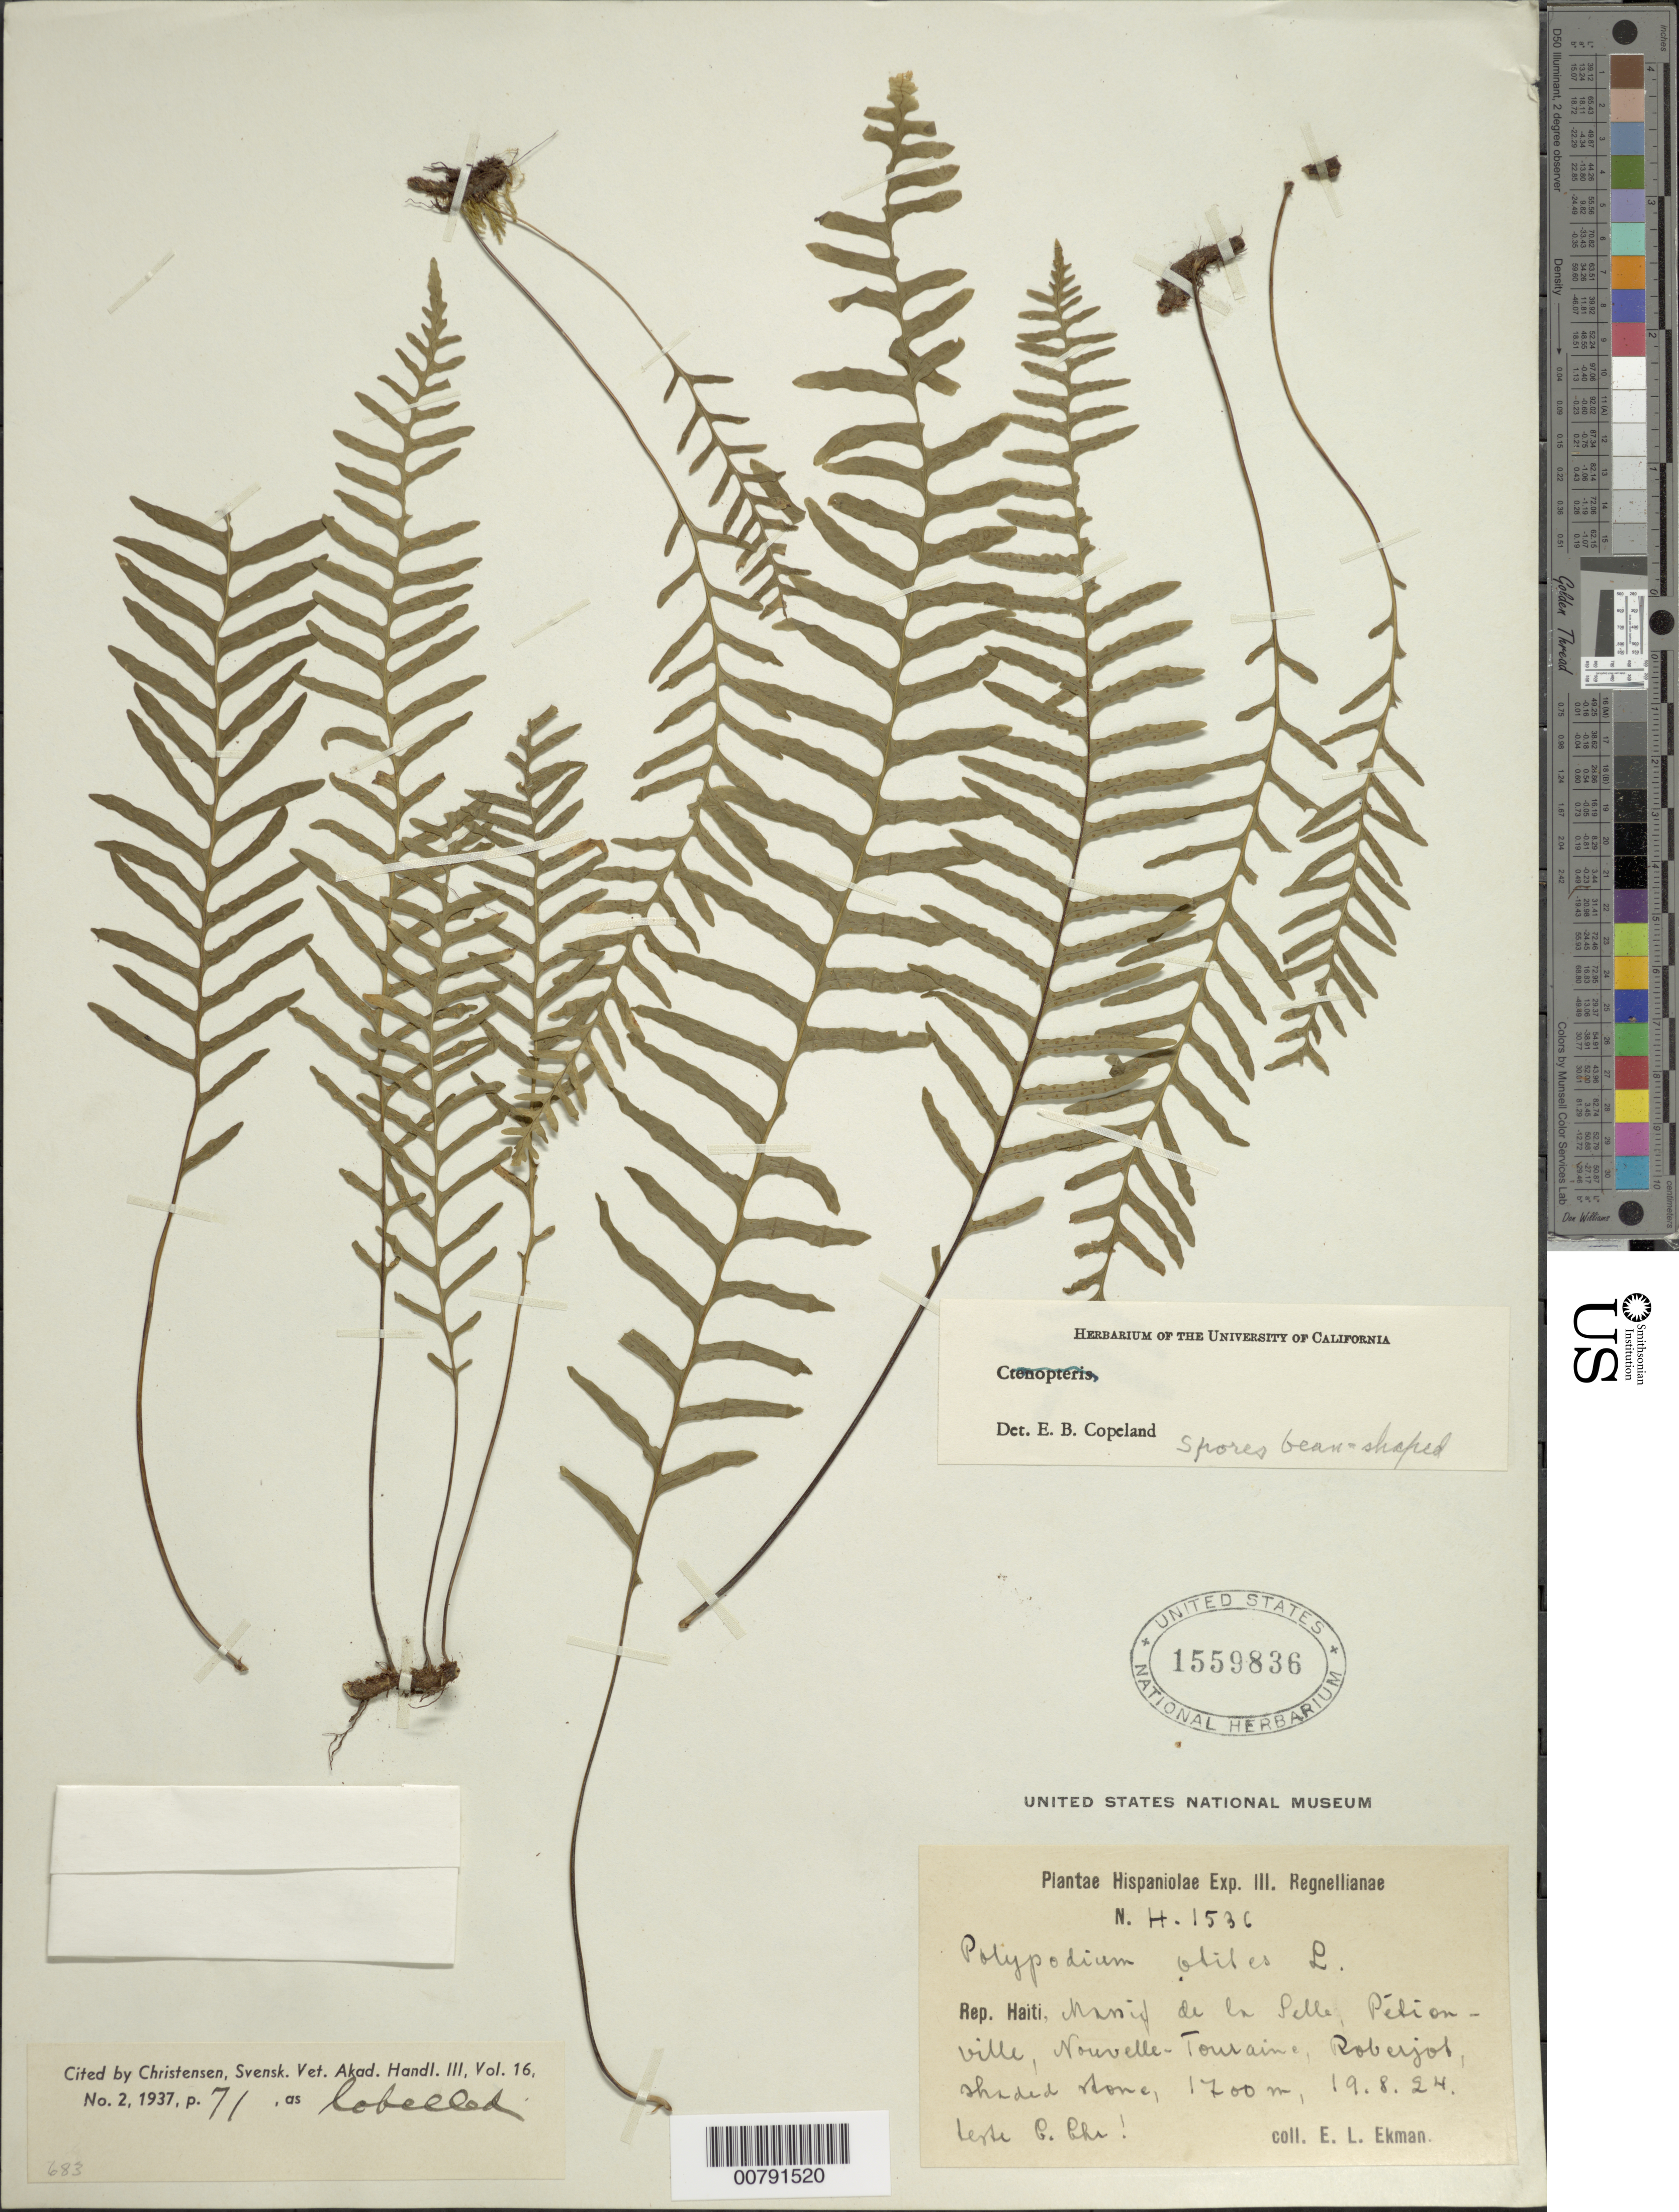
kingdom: Plantae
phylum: Tracheophyta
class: Polypodiopsida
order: Polypodiales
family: Polypodiaceae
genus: Polypodium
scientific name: Polypodium otites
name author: L.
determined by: Christensen, C. F. A.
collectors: E. L. Ekman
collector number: H 1536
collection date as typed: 19 Aug 1924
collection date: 1924-08-19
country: Haiti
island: Hispaniola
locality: Massif de la Selle, Pétionville, Nouvelle-Tourain, Roberjot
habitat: Shaded "shore"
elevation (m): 1700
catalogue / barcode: US 1559836